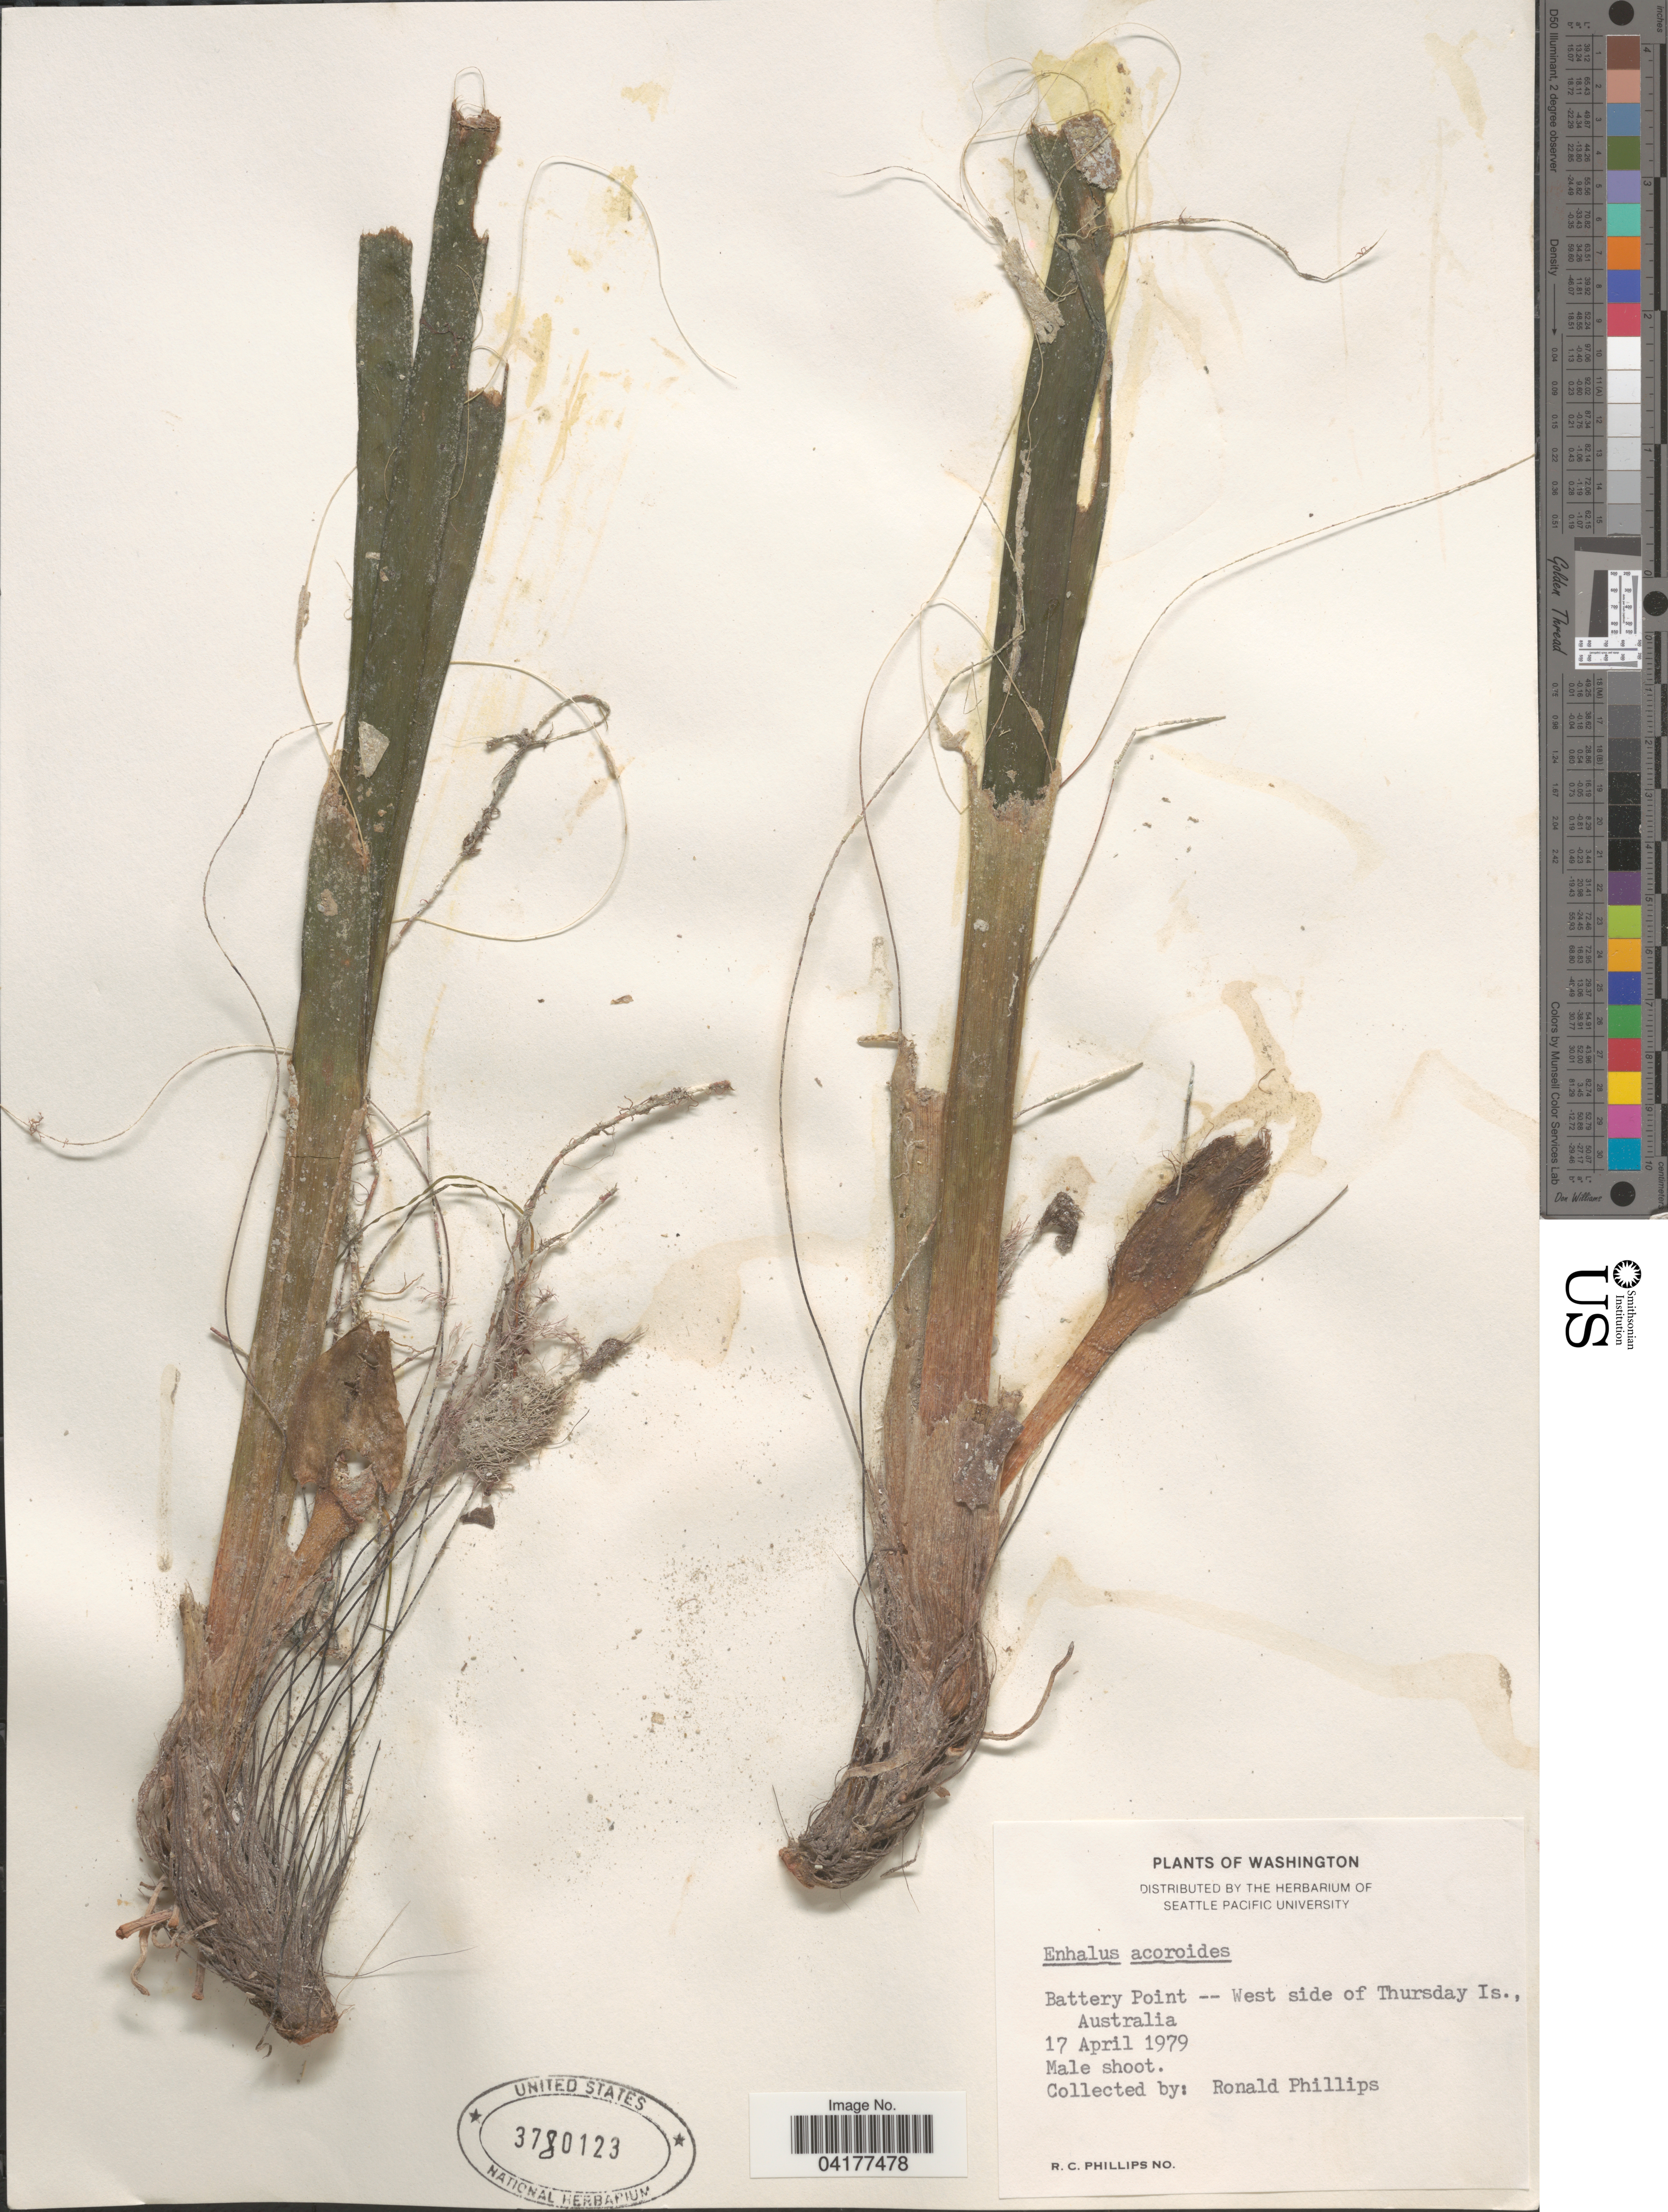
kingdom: Plantae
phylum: Tracheophyta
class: Liliopsida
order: Alismatales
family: Hydrocharitaceae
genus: Enhalus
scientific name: Enhalus acoroides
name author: (L. f.) Royle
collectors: R. C. Phillips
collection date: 1979-04-17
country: Australia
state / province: Queensland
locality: Battery Point -- West side of Thursday Is.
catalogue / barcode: US 3780123